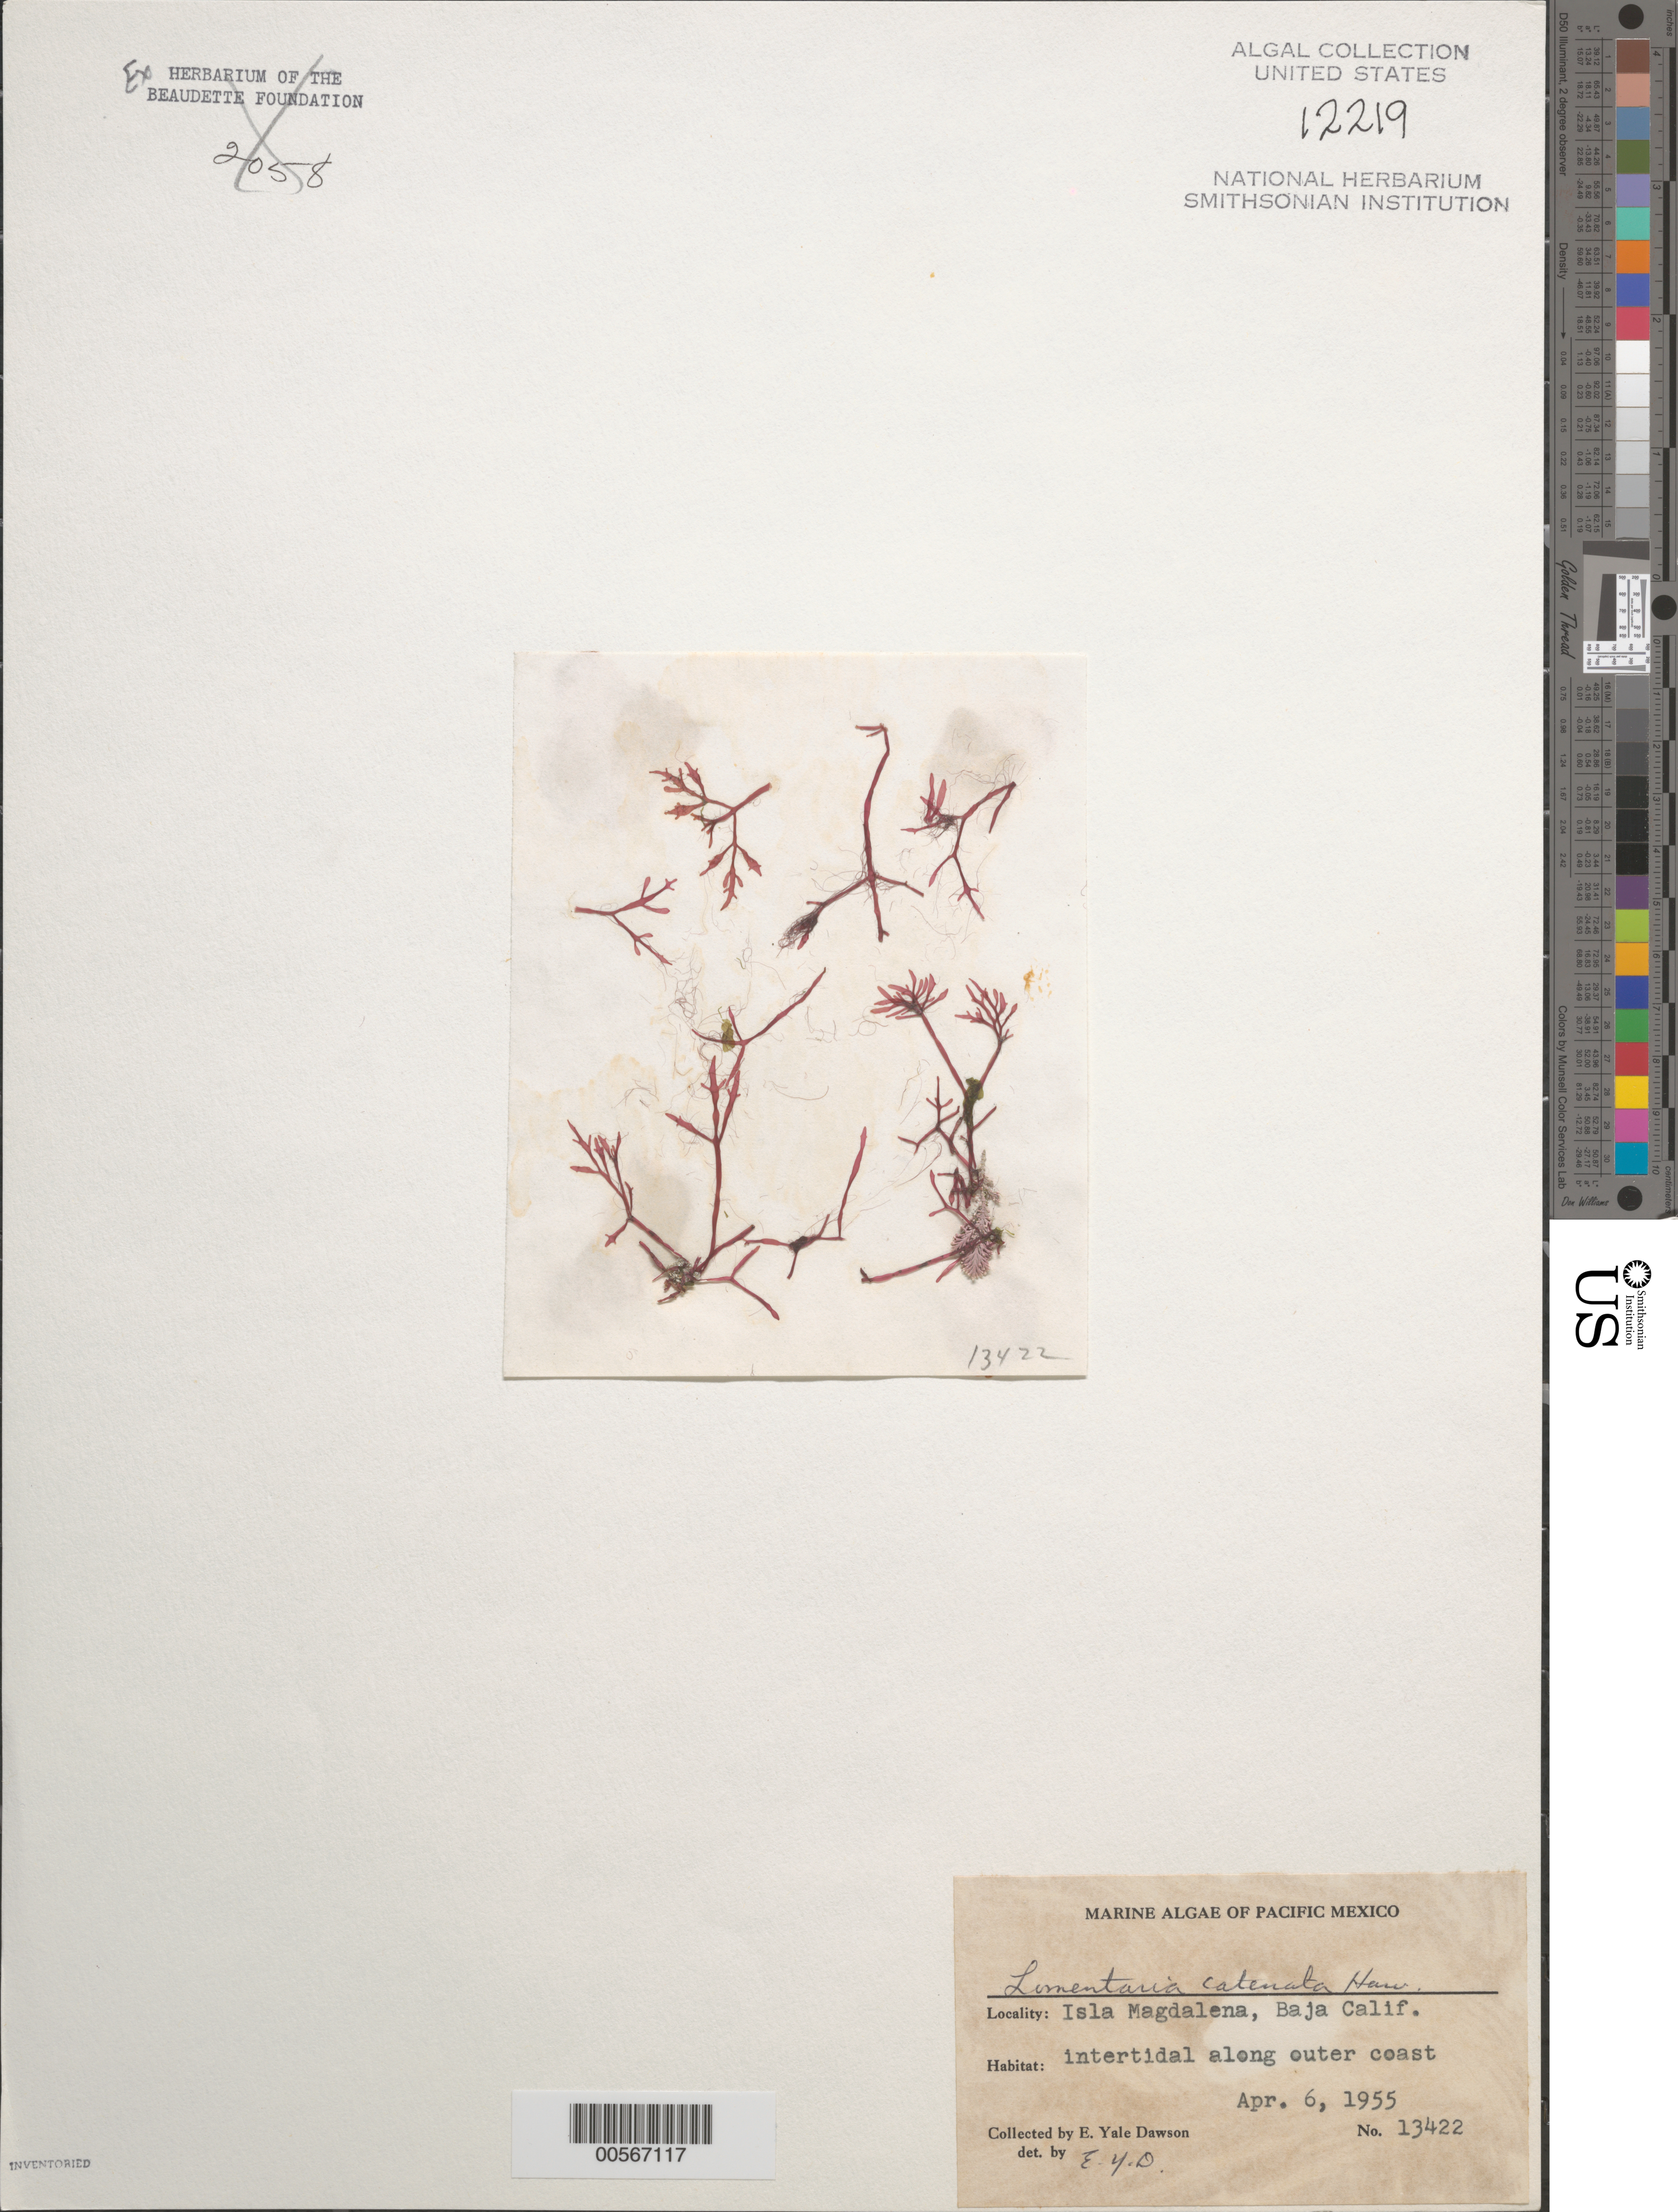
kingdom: Plantae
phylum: Rhodophyta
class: Florideophyceae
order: Rhodymeniales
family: Lomentariaceae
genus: Fushitsunagia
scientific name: Fushitsunagia catenata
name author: (Harv.) Filloramo & G.W. Saunders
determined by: Algae name updating Project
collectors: E. Y. Dawson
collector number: EYD 13422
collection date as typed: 06 Apr 1955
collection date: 1955-04-06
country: Mexico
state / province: Baja California Sur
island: Isla Magdalena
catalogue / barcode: US 12219